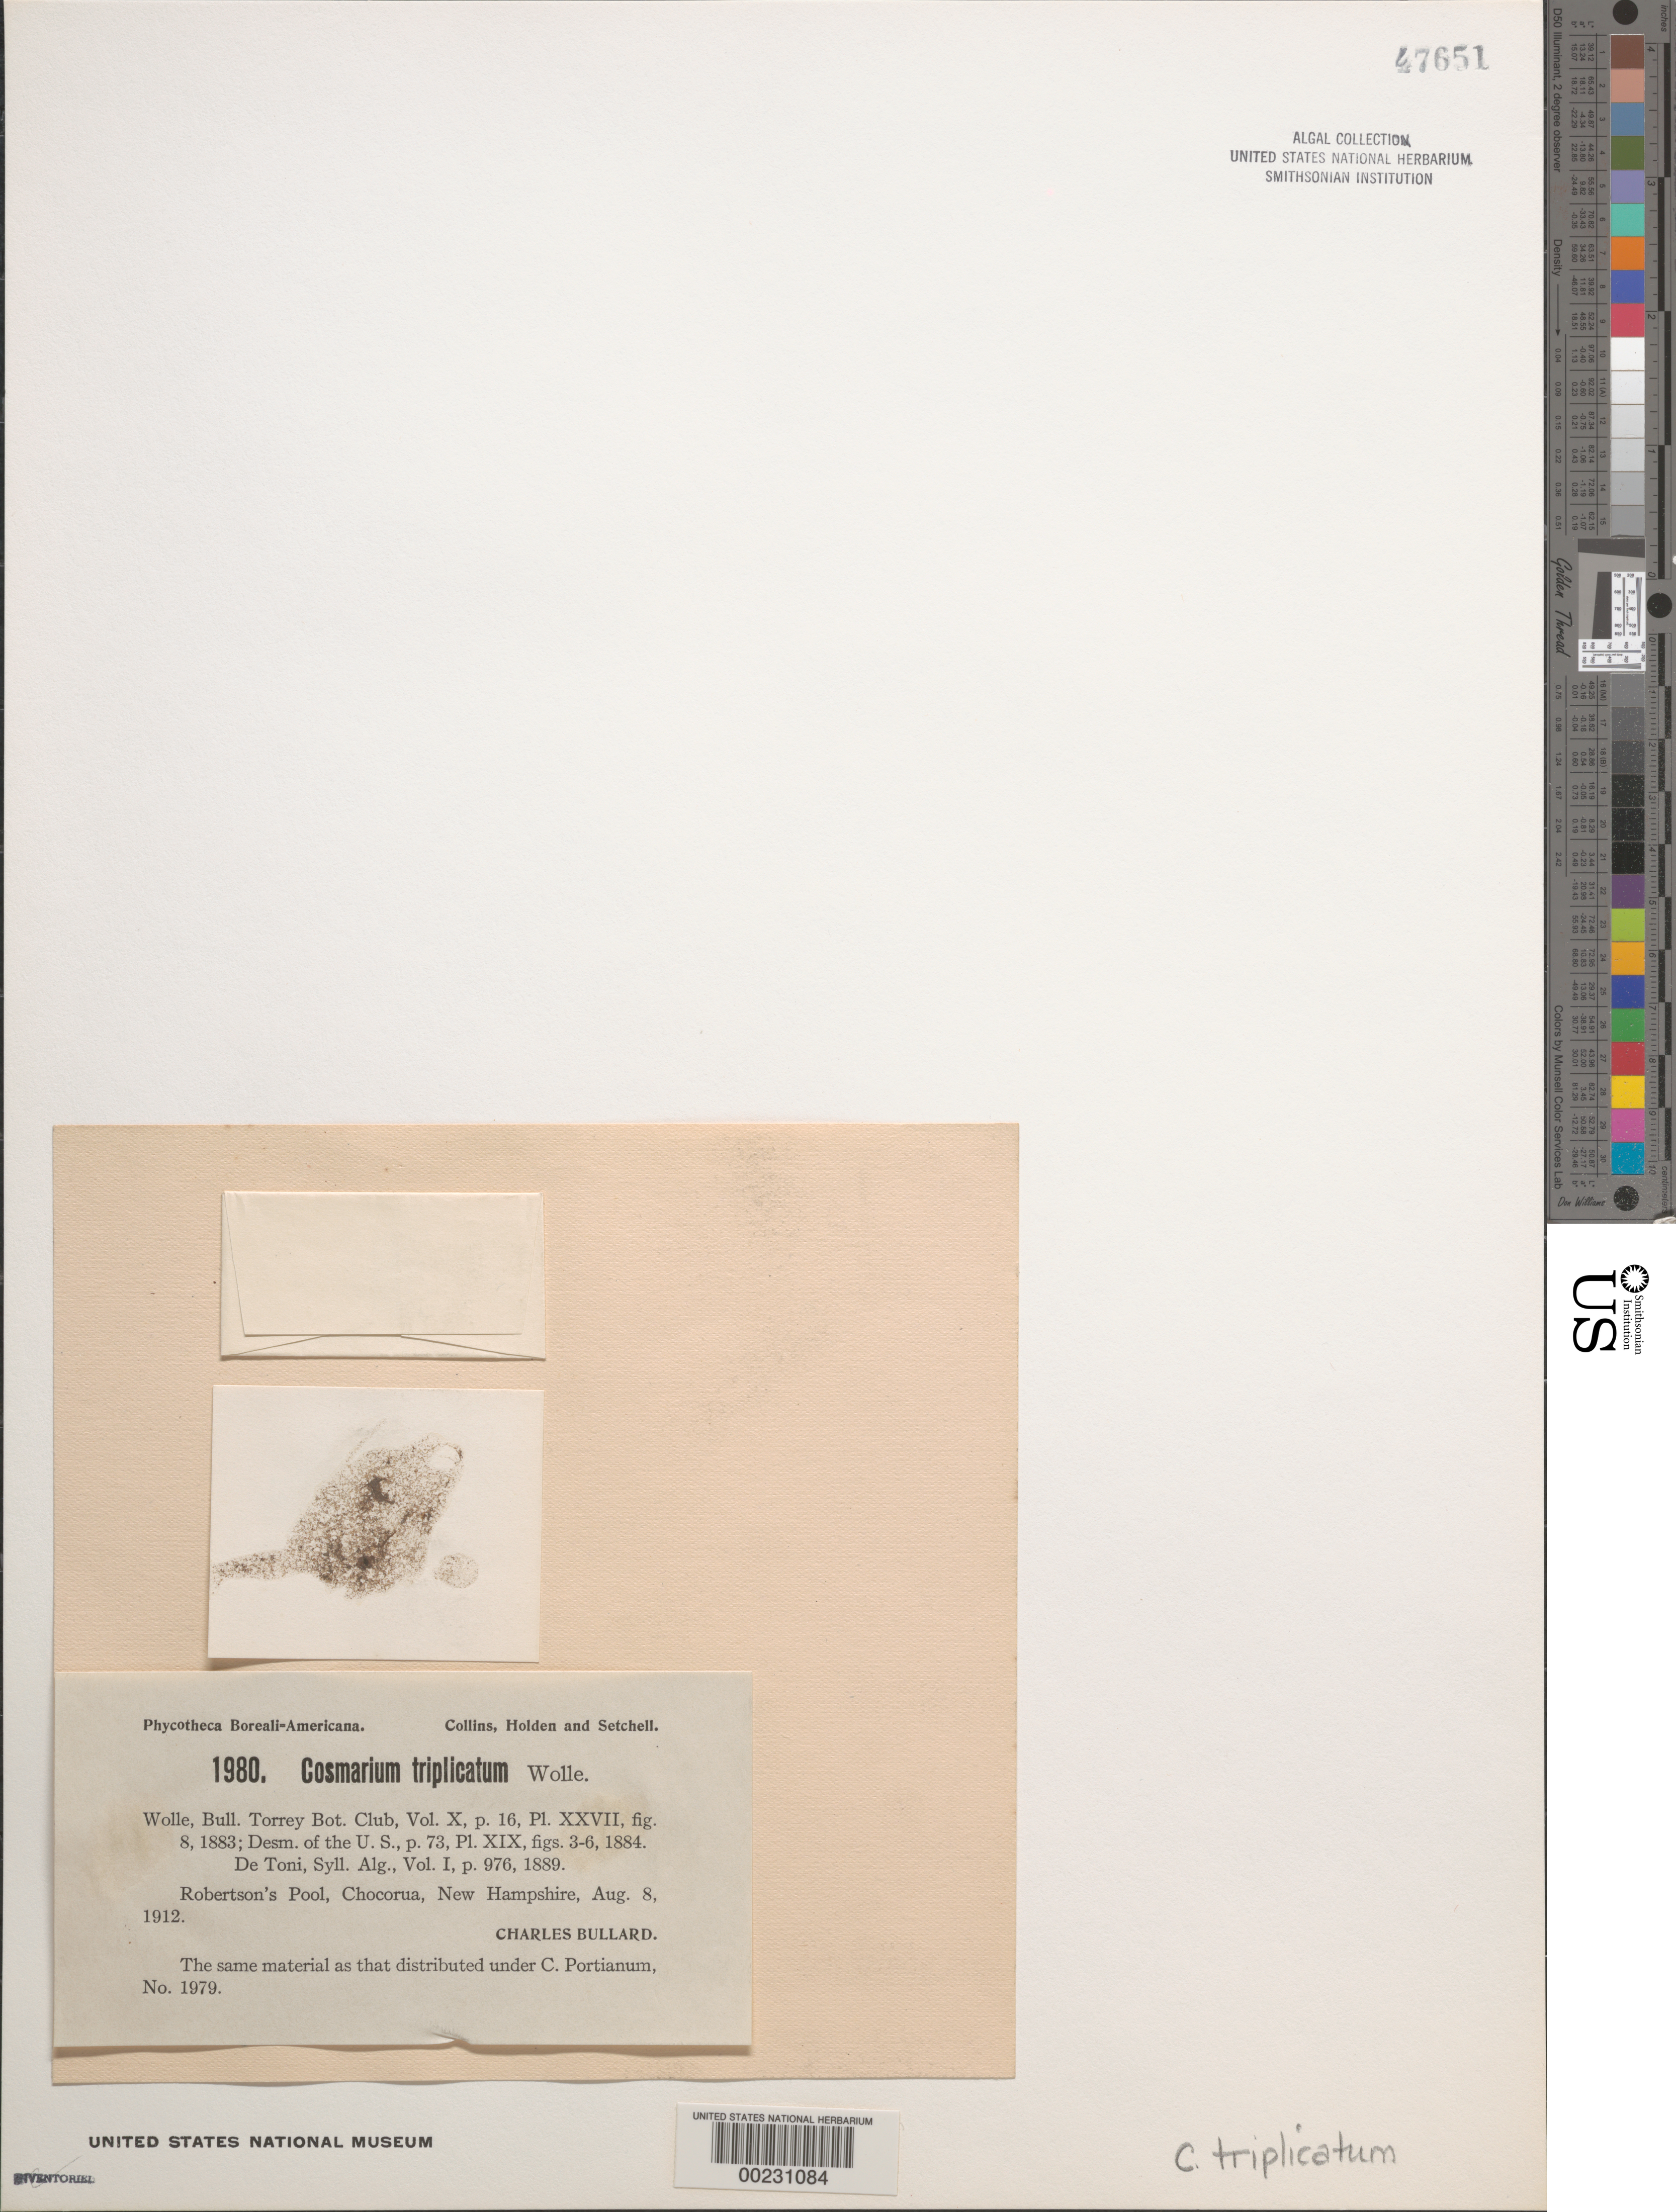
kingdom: Plantae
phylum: Charophyta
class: Zygnematophyceae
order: Zygnematales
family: Desmidiaceae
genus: Cosmarium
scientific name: Cosmarium triplicatum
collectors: C. Bullard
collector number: PB-A 1980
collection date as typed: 08 Aug 1912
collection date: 1912-08-08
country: United States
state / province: New Hampshire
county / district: Carroll County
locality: Robertson's Pool, Chocorua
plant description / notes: Collins, Holden & Setchell, Phycotheca Boreali-Americana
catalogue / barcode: US 47651